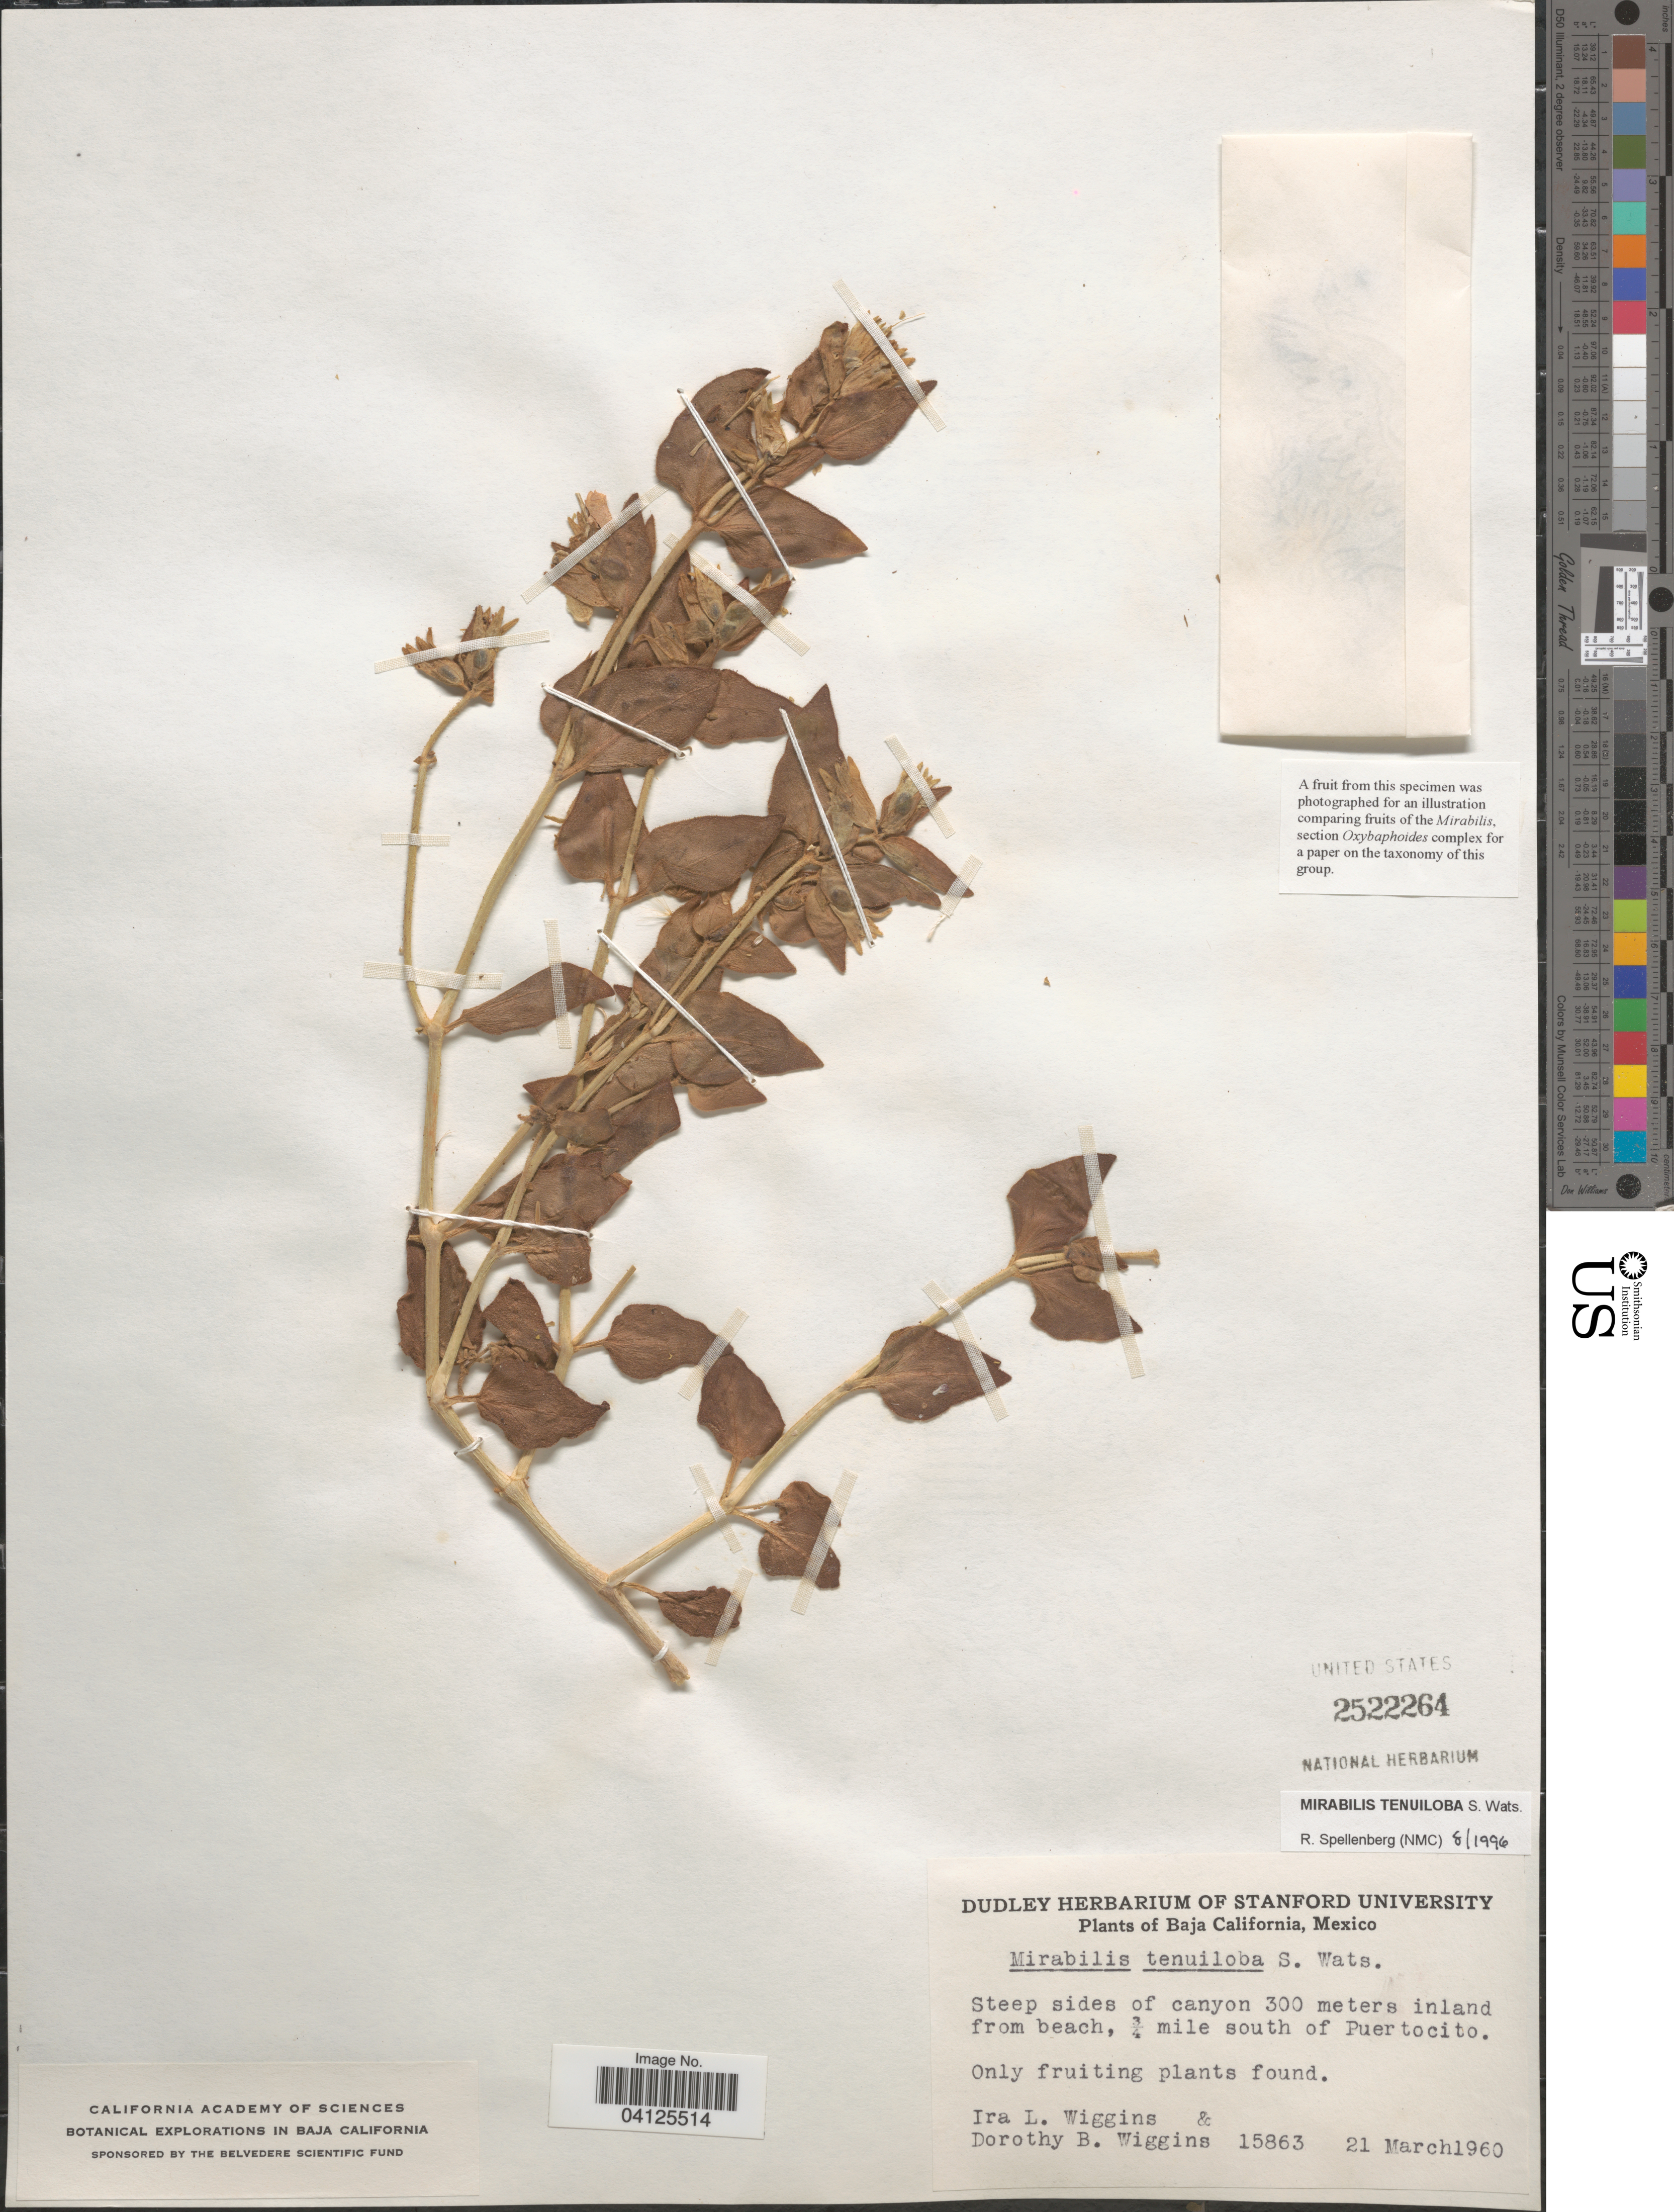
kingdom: Plantae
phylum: Tracheophyta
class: Magnoliopsida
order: Caryophyllales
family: Nyctaginaceae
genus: Mirabilis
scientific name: Mirabilis tenuiloba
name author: S. Watson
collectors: I. L. Wiggins & D. B. Wiggins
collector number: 15863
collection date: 1960-03-21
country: Mexico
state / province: Baja California Norte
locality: Steep sides of canyon 300 meters inland from beach, ¾ mile south of Puertocito.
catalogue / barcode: US 2522264